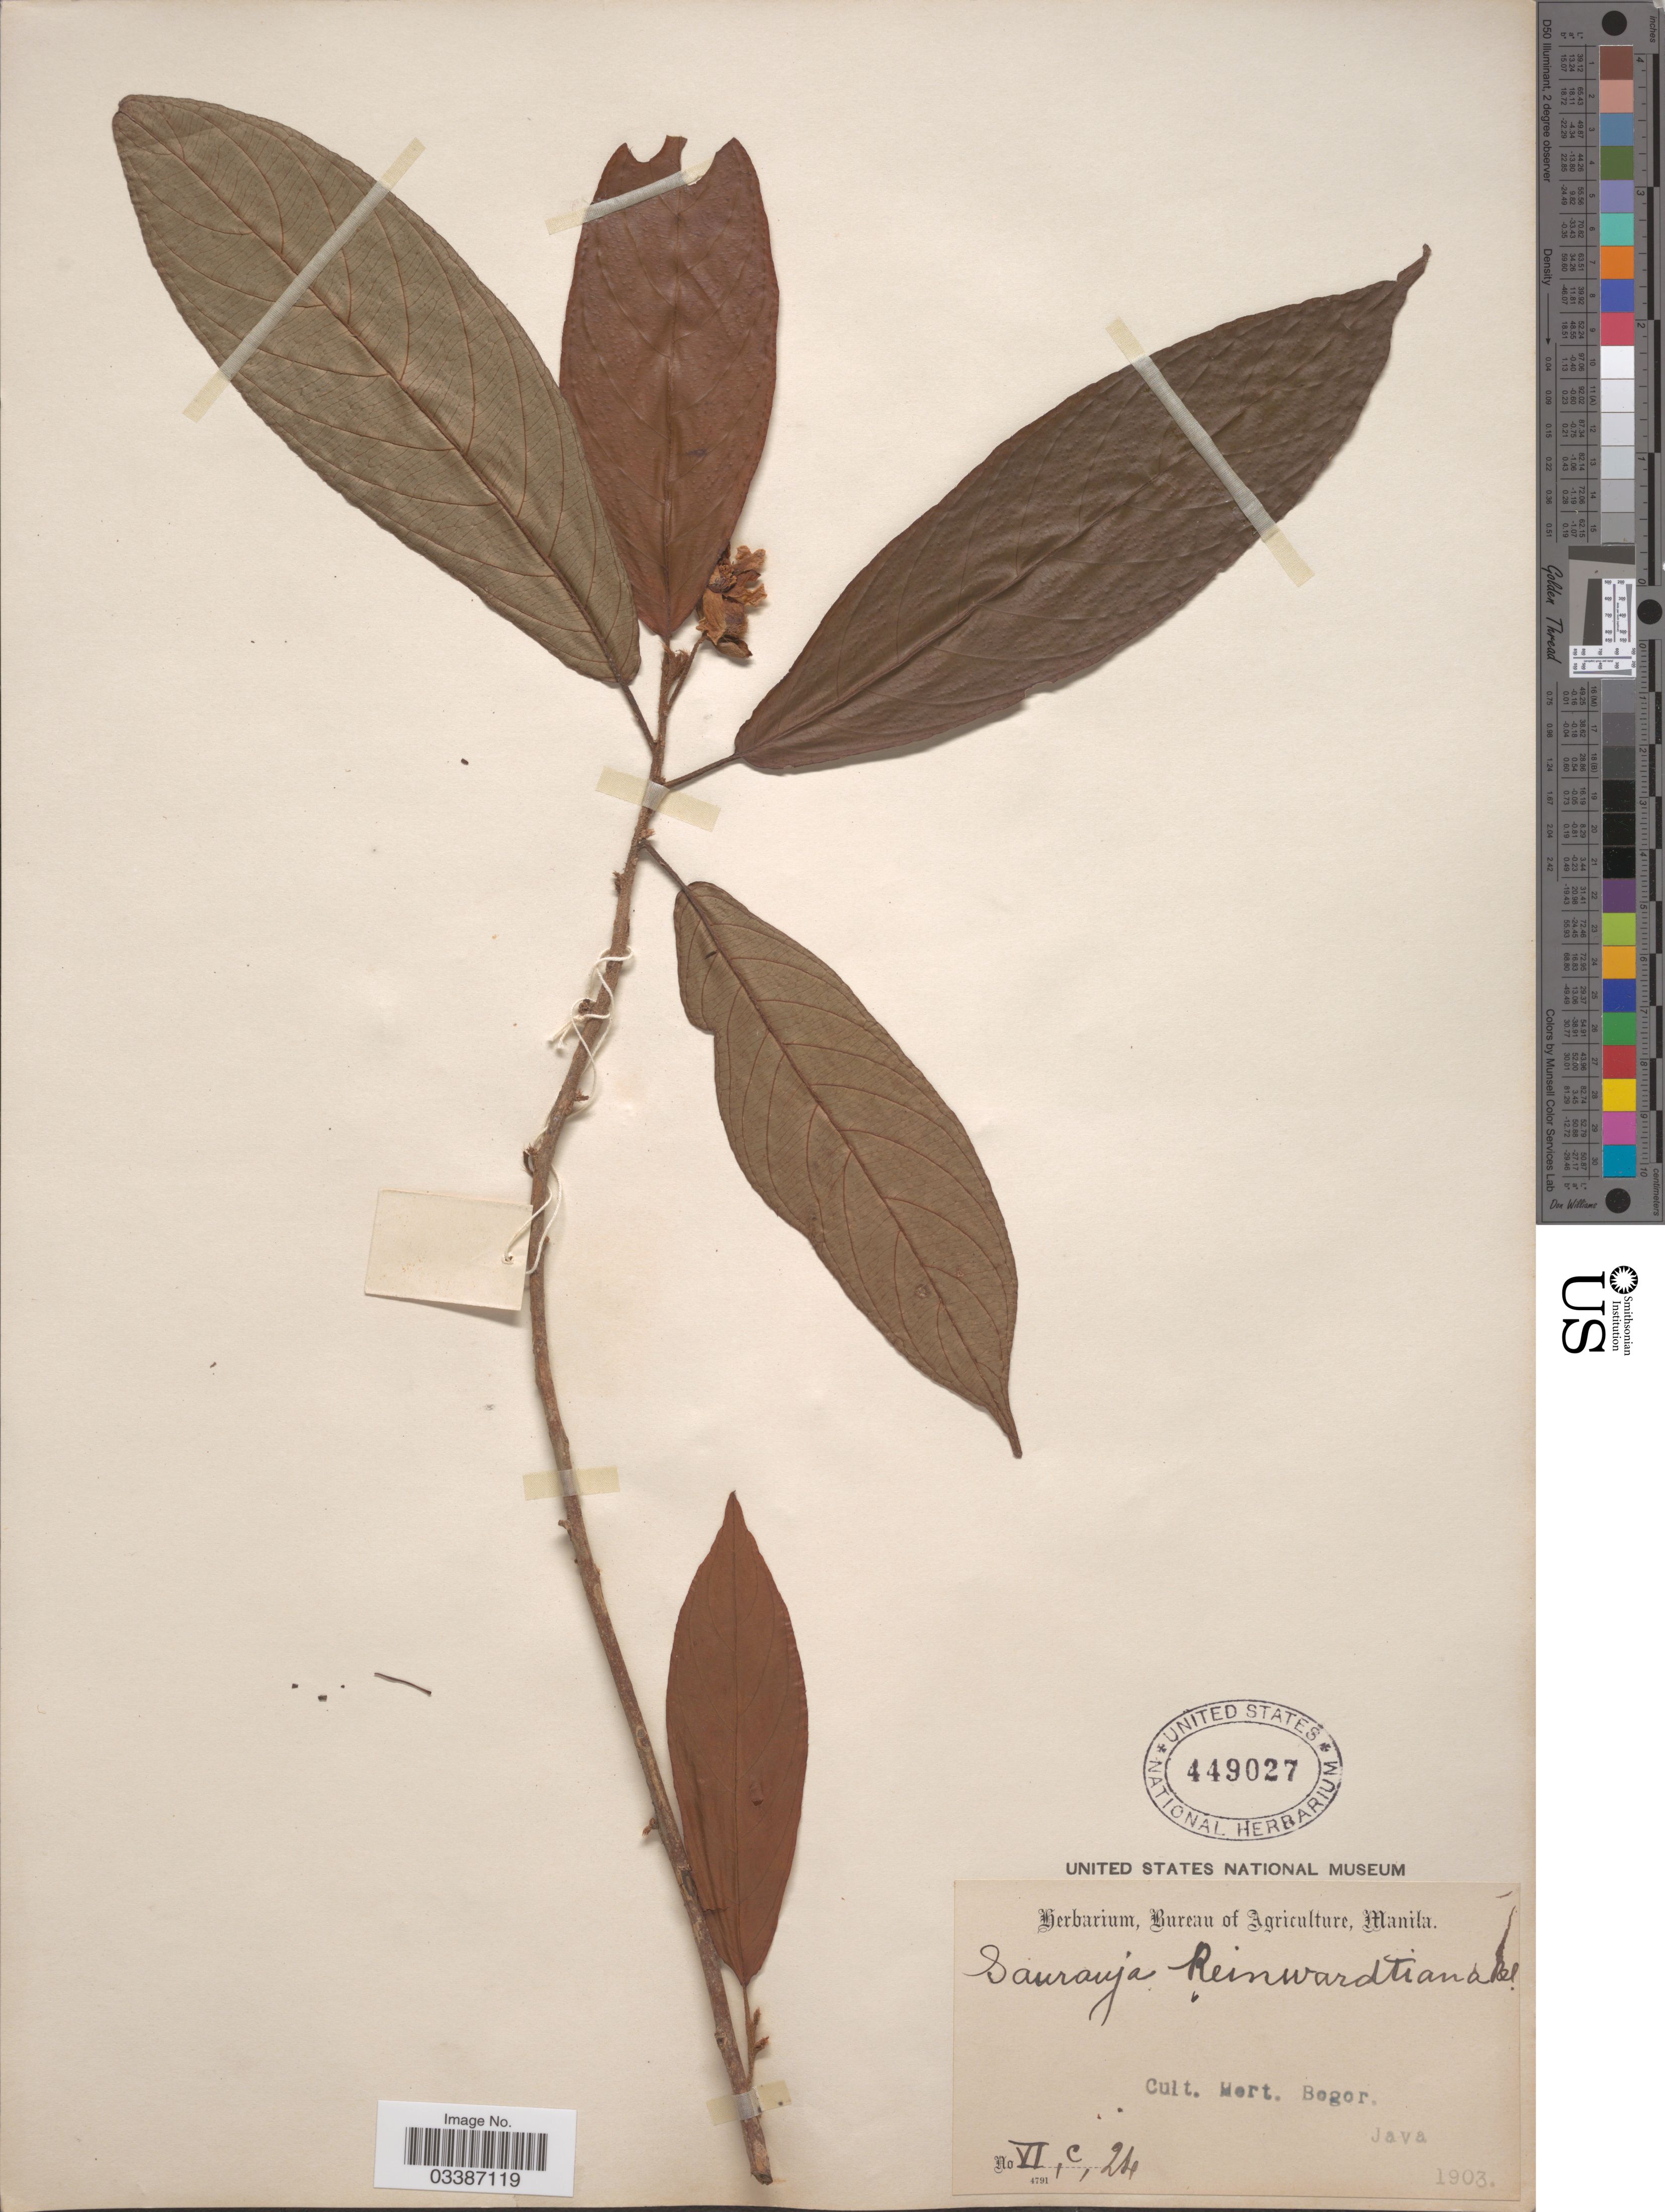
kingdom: Plantae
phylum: Tracheophyta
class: Magnoliopsida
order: Ericales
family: Actinidiaceae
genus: Saurauia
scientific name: Saurauia reinwardtiana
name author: Blume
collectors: ex Herb. Bur. Agric. Manila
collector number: VI, C, 24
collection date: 1903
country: Indonesia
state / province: Java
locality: Cult. Hort. Bogor.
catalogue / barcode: US 449027